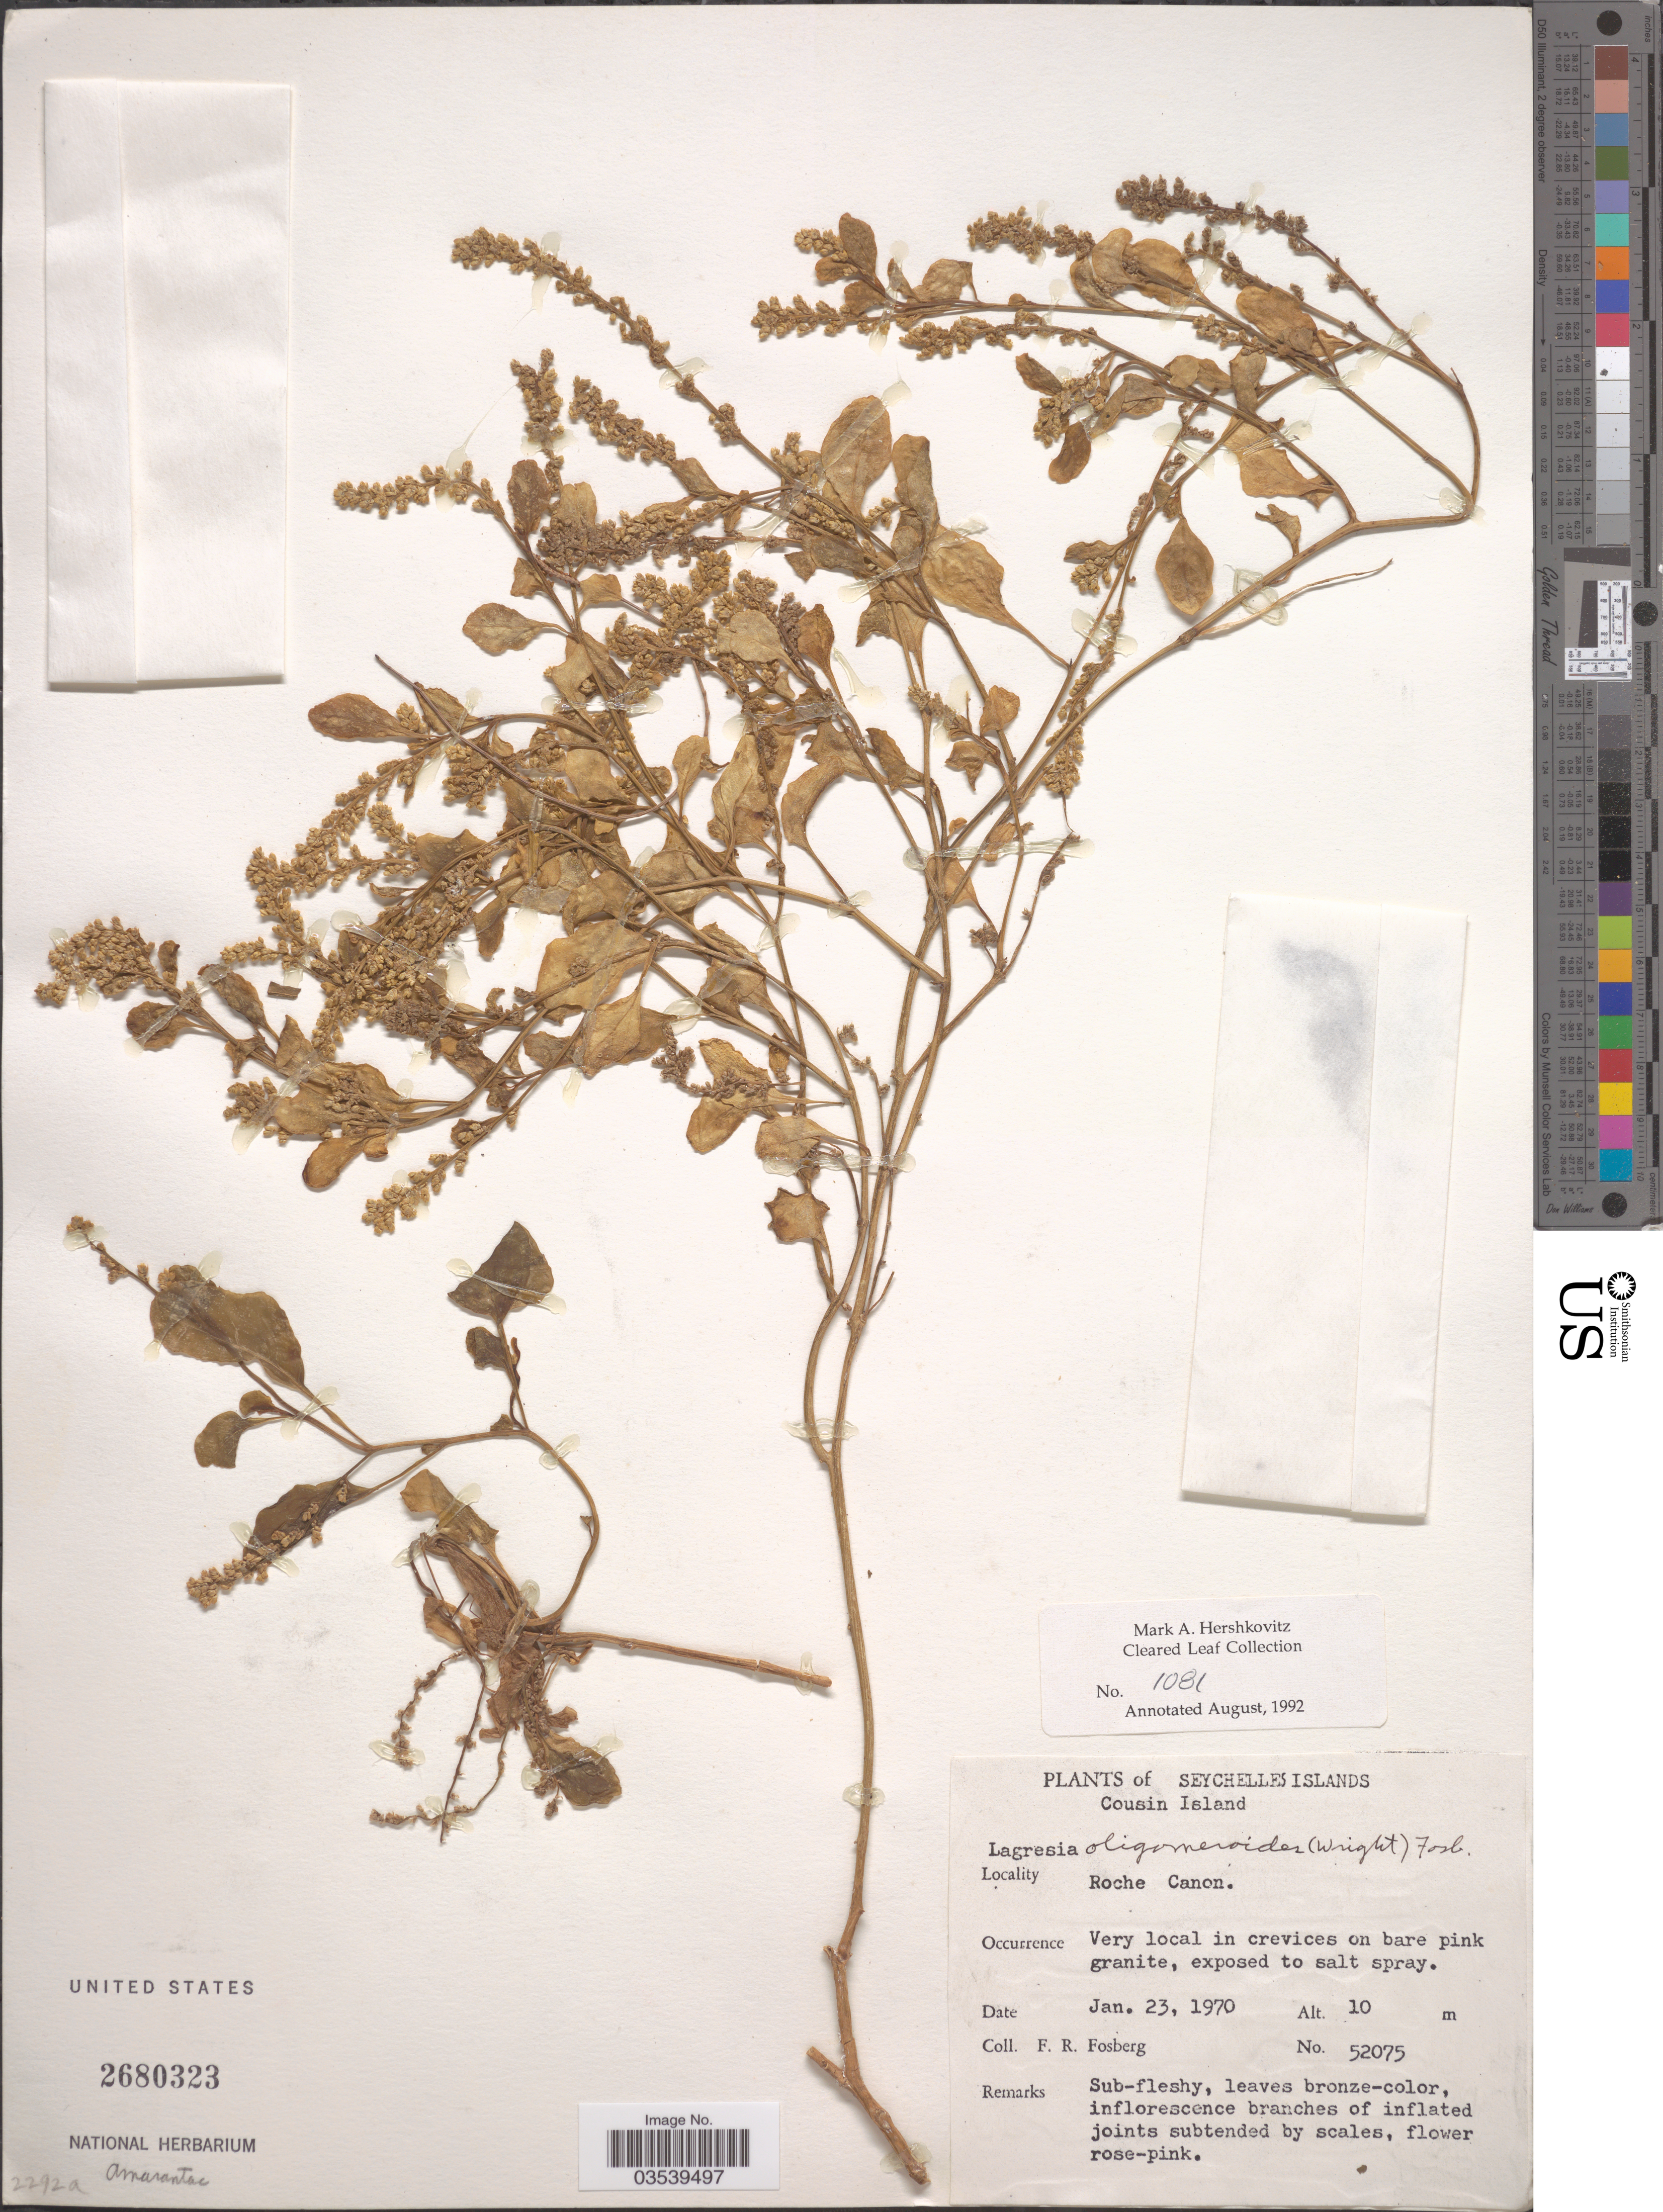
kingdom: Plantae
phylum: Tracheophyta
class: Magnoliopsida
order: Caryophyllales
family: Amaranthaceae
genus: Lagrezia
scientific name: Lagrezia oligomeroides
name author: (C.H. Wright) Fosberg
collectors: F. R. Fosberg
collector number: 52075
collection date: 1970-01-23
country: Seychelles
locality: Cousin Island. Roche Canon.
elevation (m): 10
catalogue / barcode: US 2680323